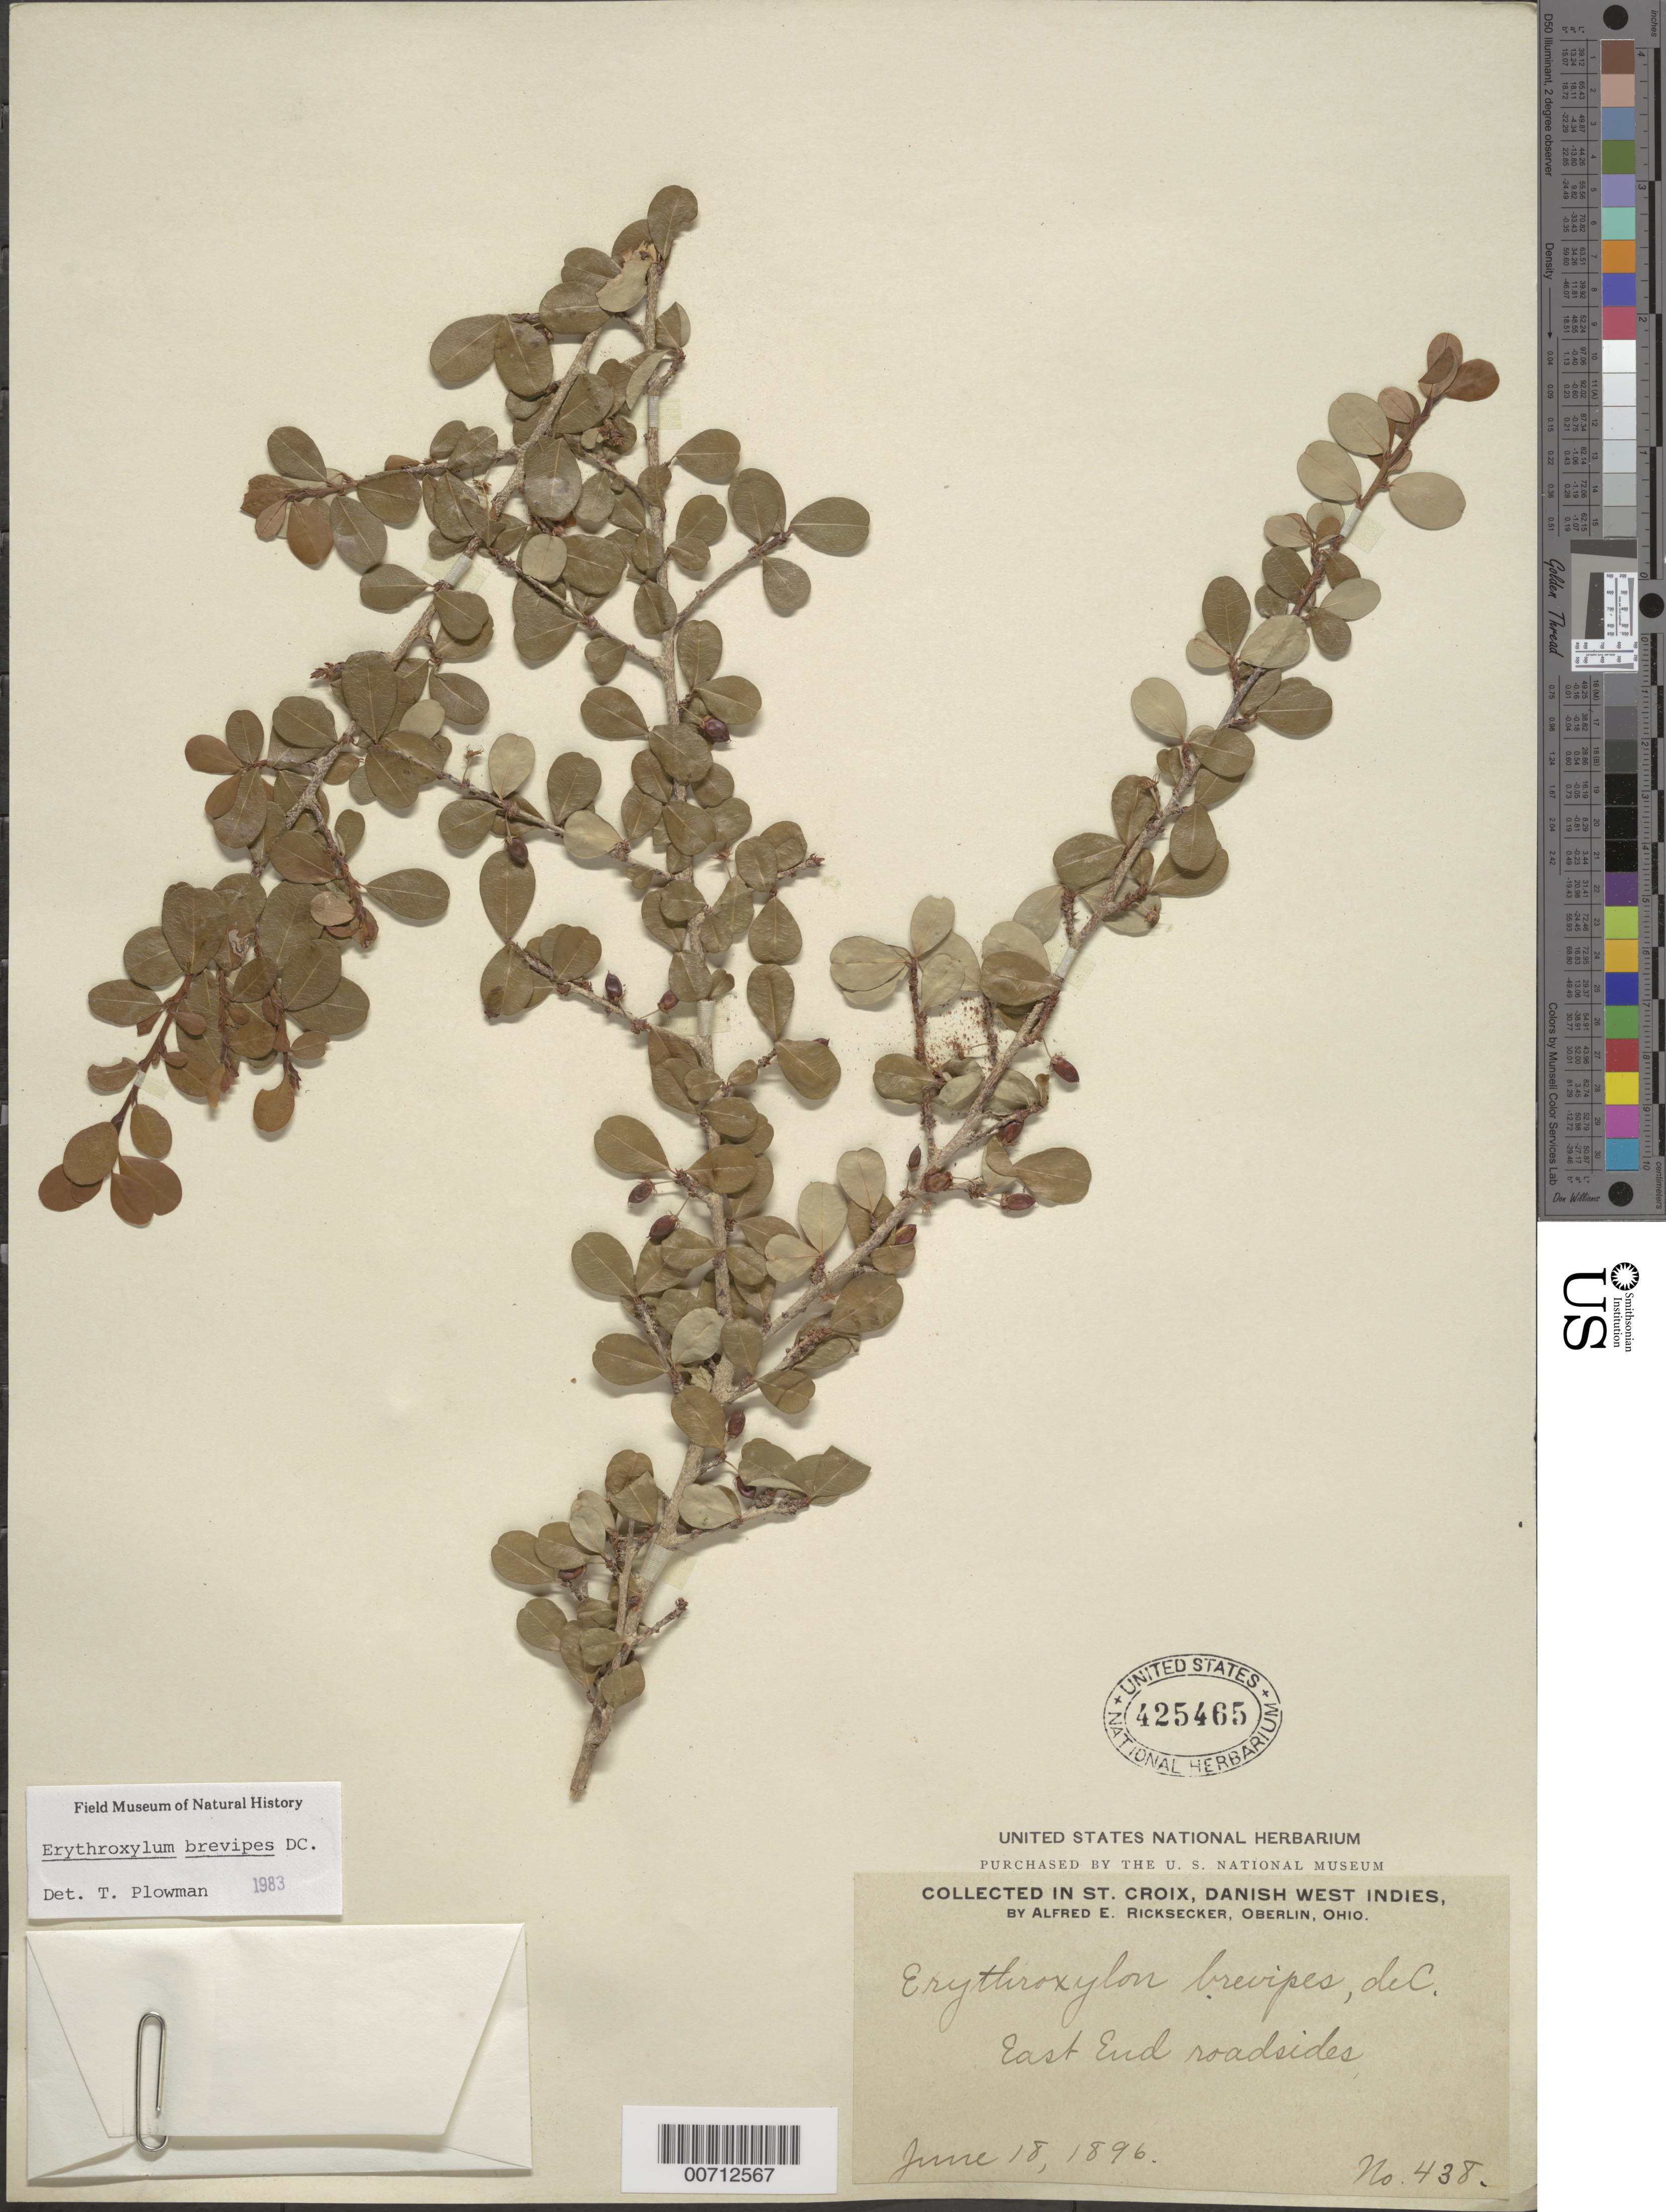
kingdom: Plantae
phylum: Tracheophyta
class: Magnoliopsida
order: Malpighiales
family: Erythroxylaceae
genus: Erythroxylum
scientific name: Erythroxylum brevipes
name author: DC.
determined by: Plowman, Timothy C.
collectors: A. E. Ricksecker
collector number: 438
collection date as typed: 18 Jun 1896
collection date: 1896-06-18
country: U.S. Virgin Islands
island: St. Croix Island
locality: East End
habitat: Roadside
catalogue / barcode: US 425465